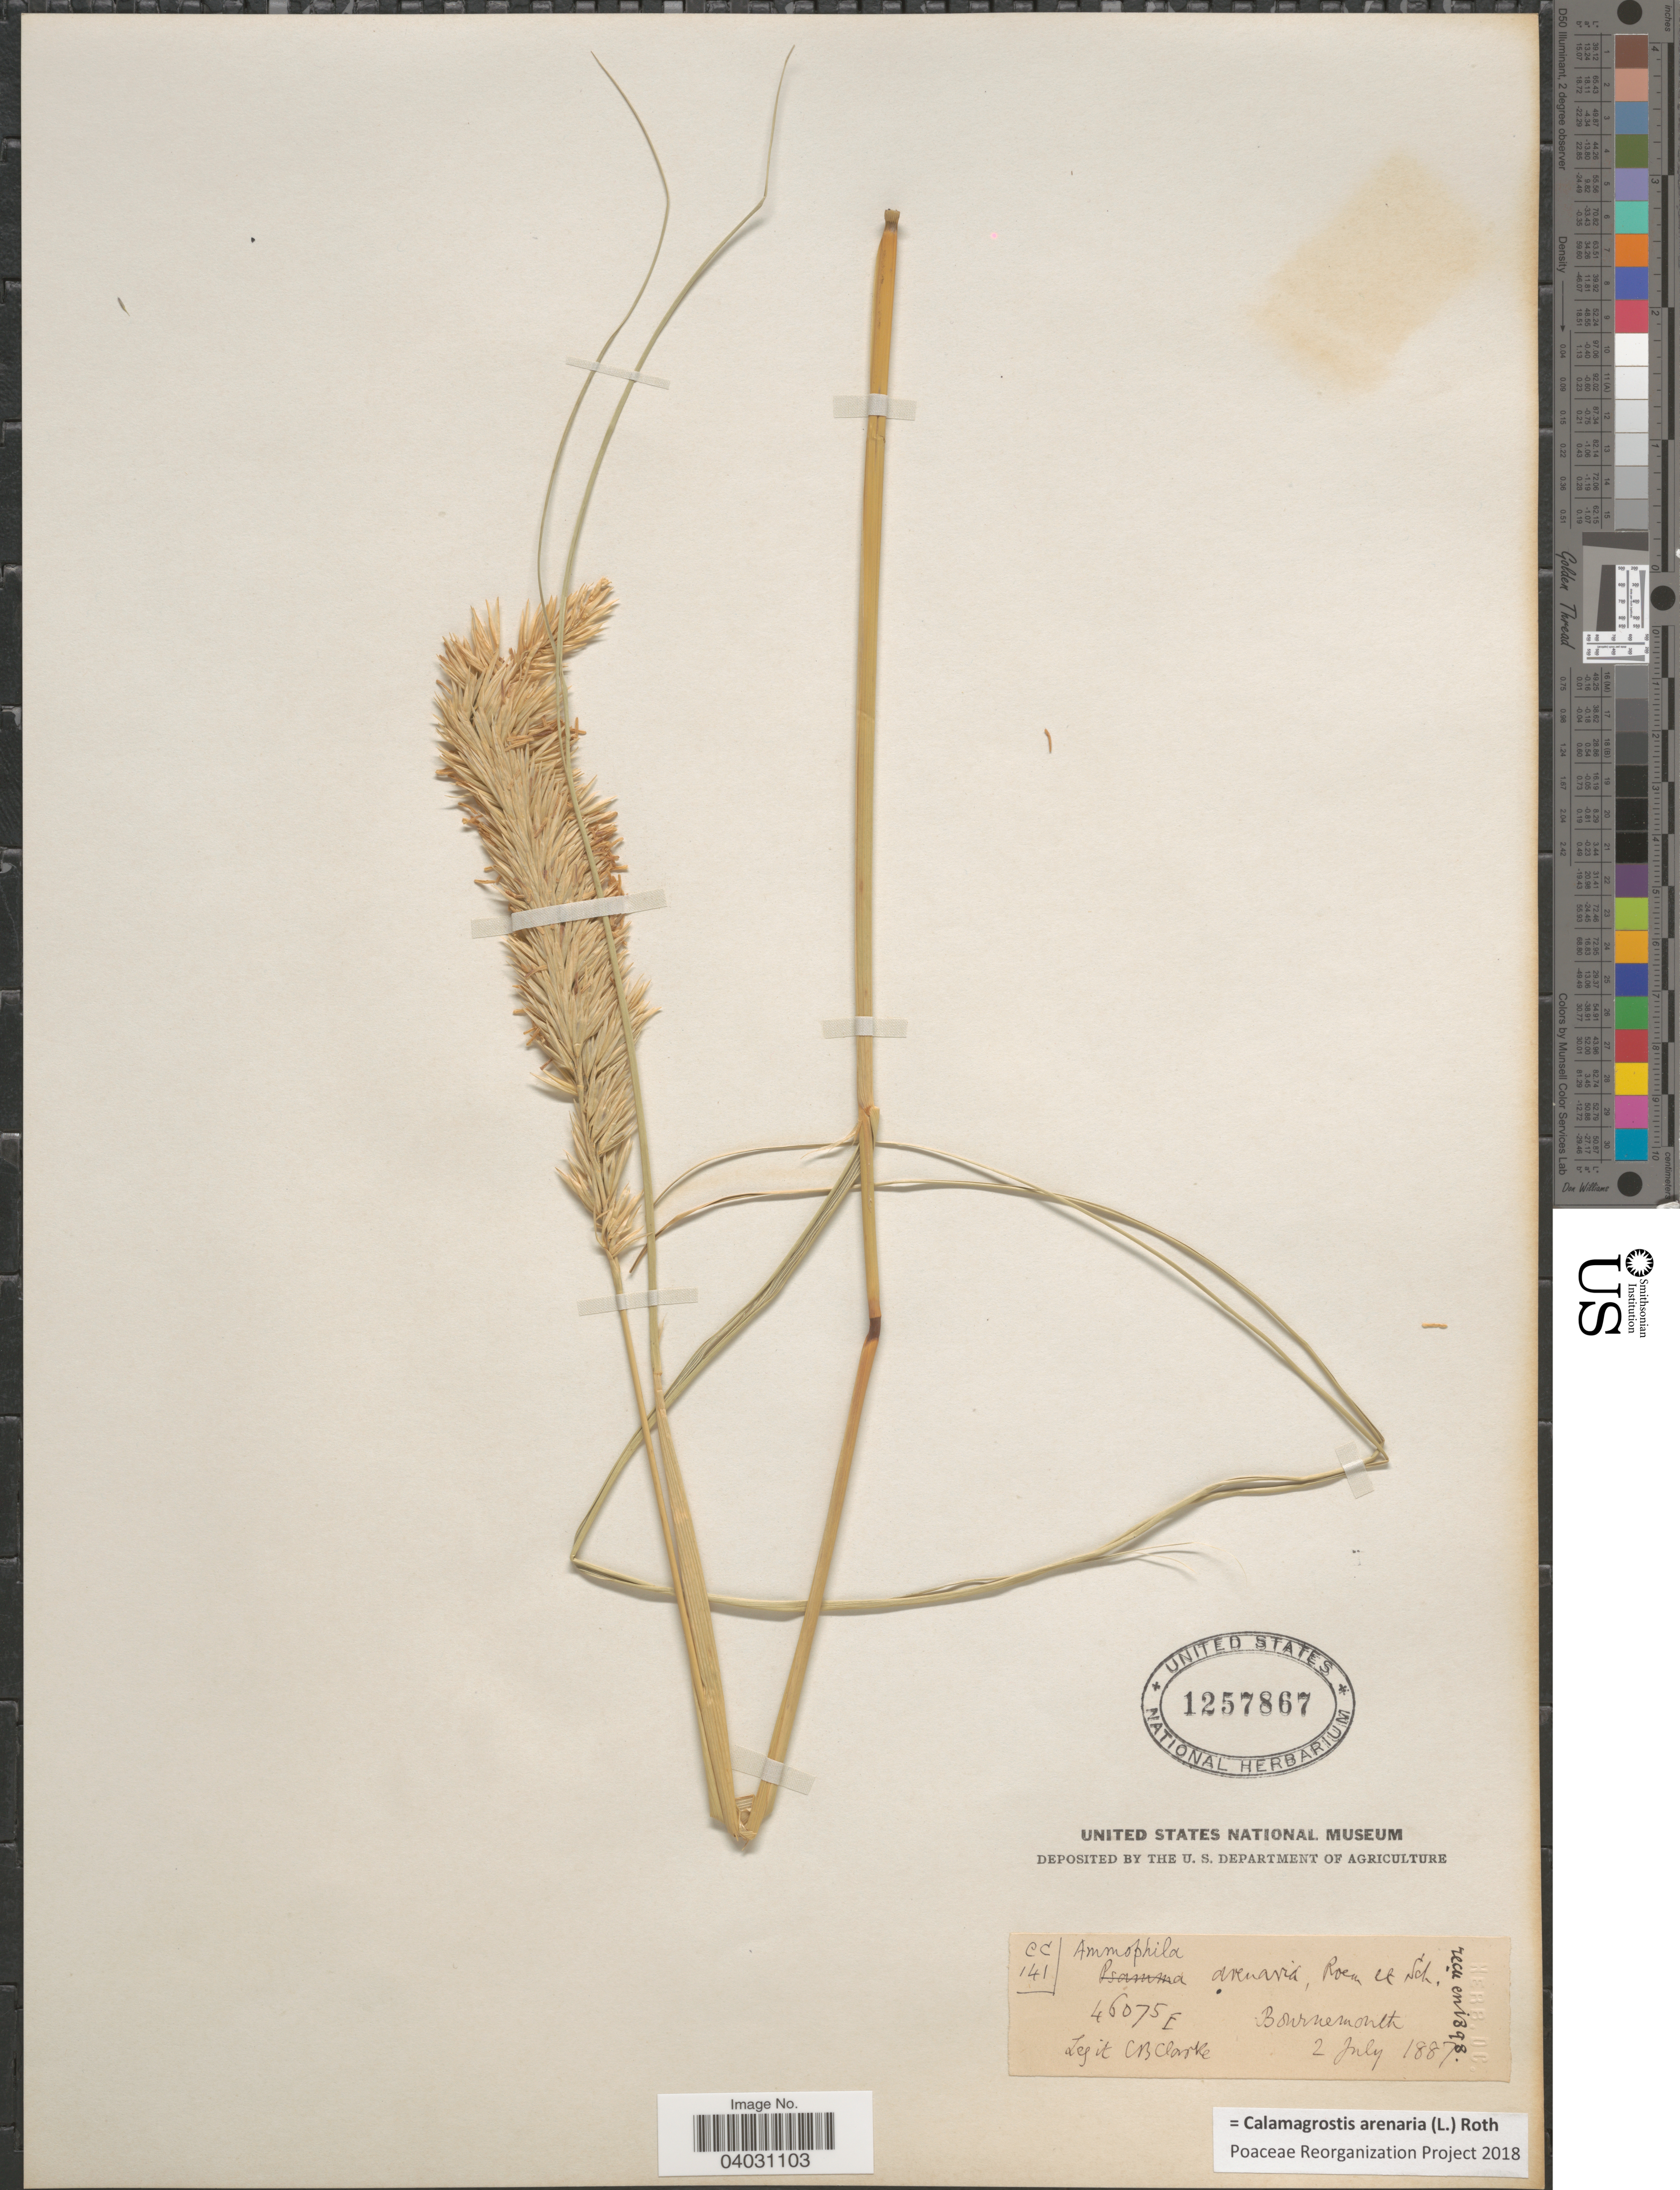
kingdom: Plantae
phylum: Tracheophyta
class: Liliopsida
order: Poales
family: Poaceae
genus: Calamagrostis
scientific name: Calamagrostis arenaria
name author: (L.) Roth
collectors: C. B. Clarke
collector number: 46075 E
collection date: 1887-07-02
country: United Kingdom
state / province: England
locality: Bournemouth.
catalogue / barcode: US 1257867